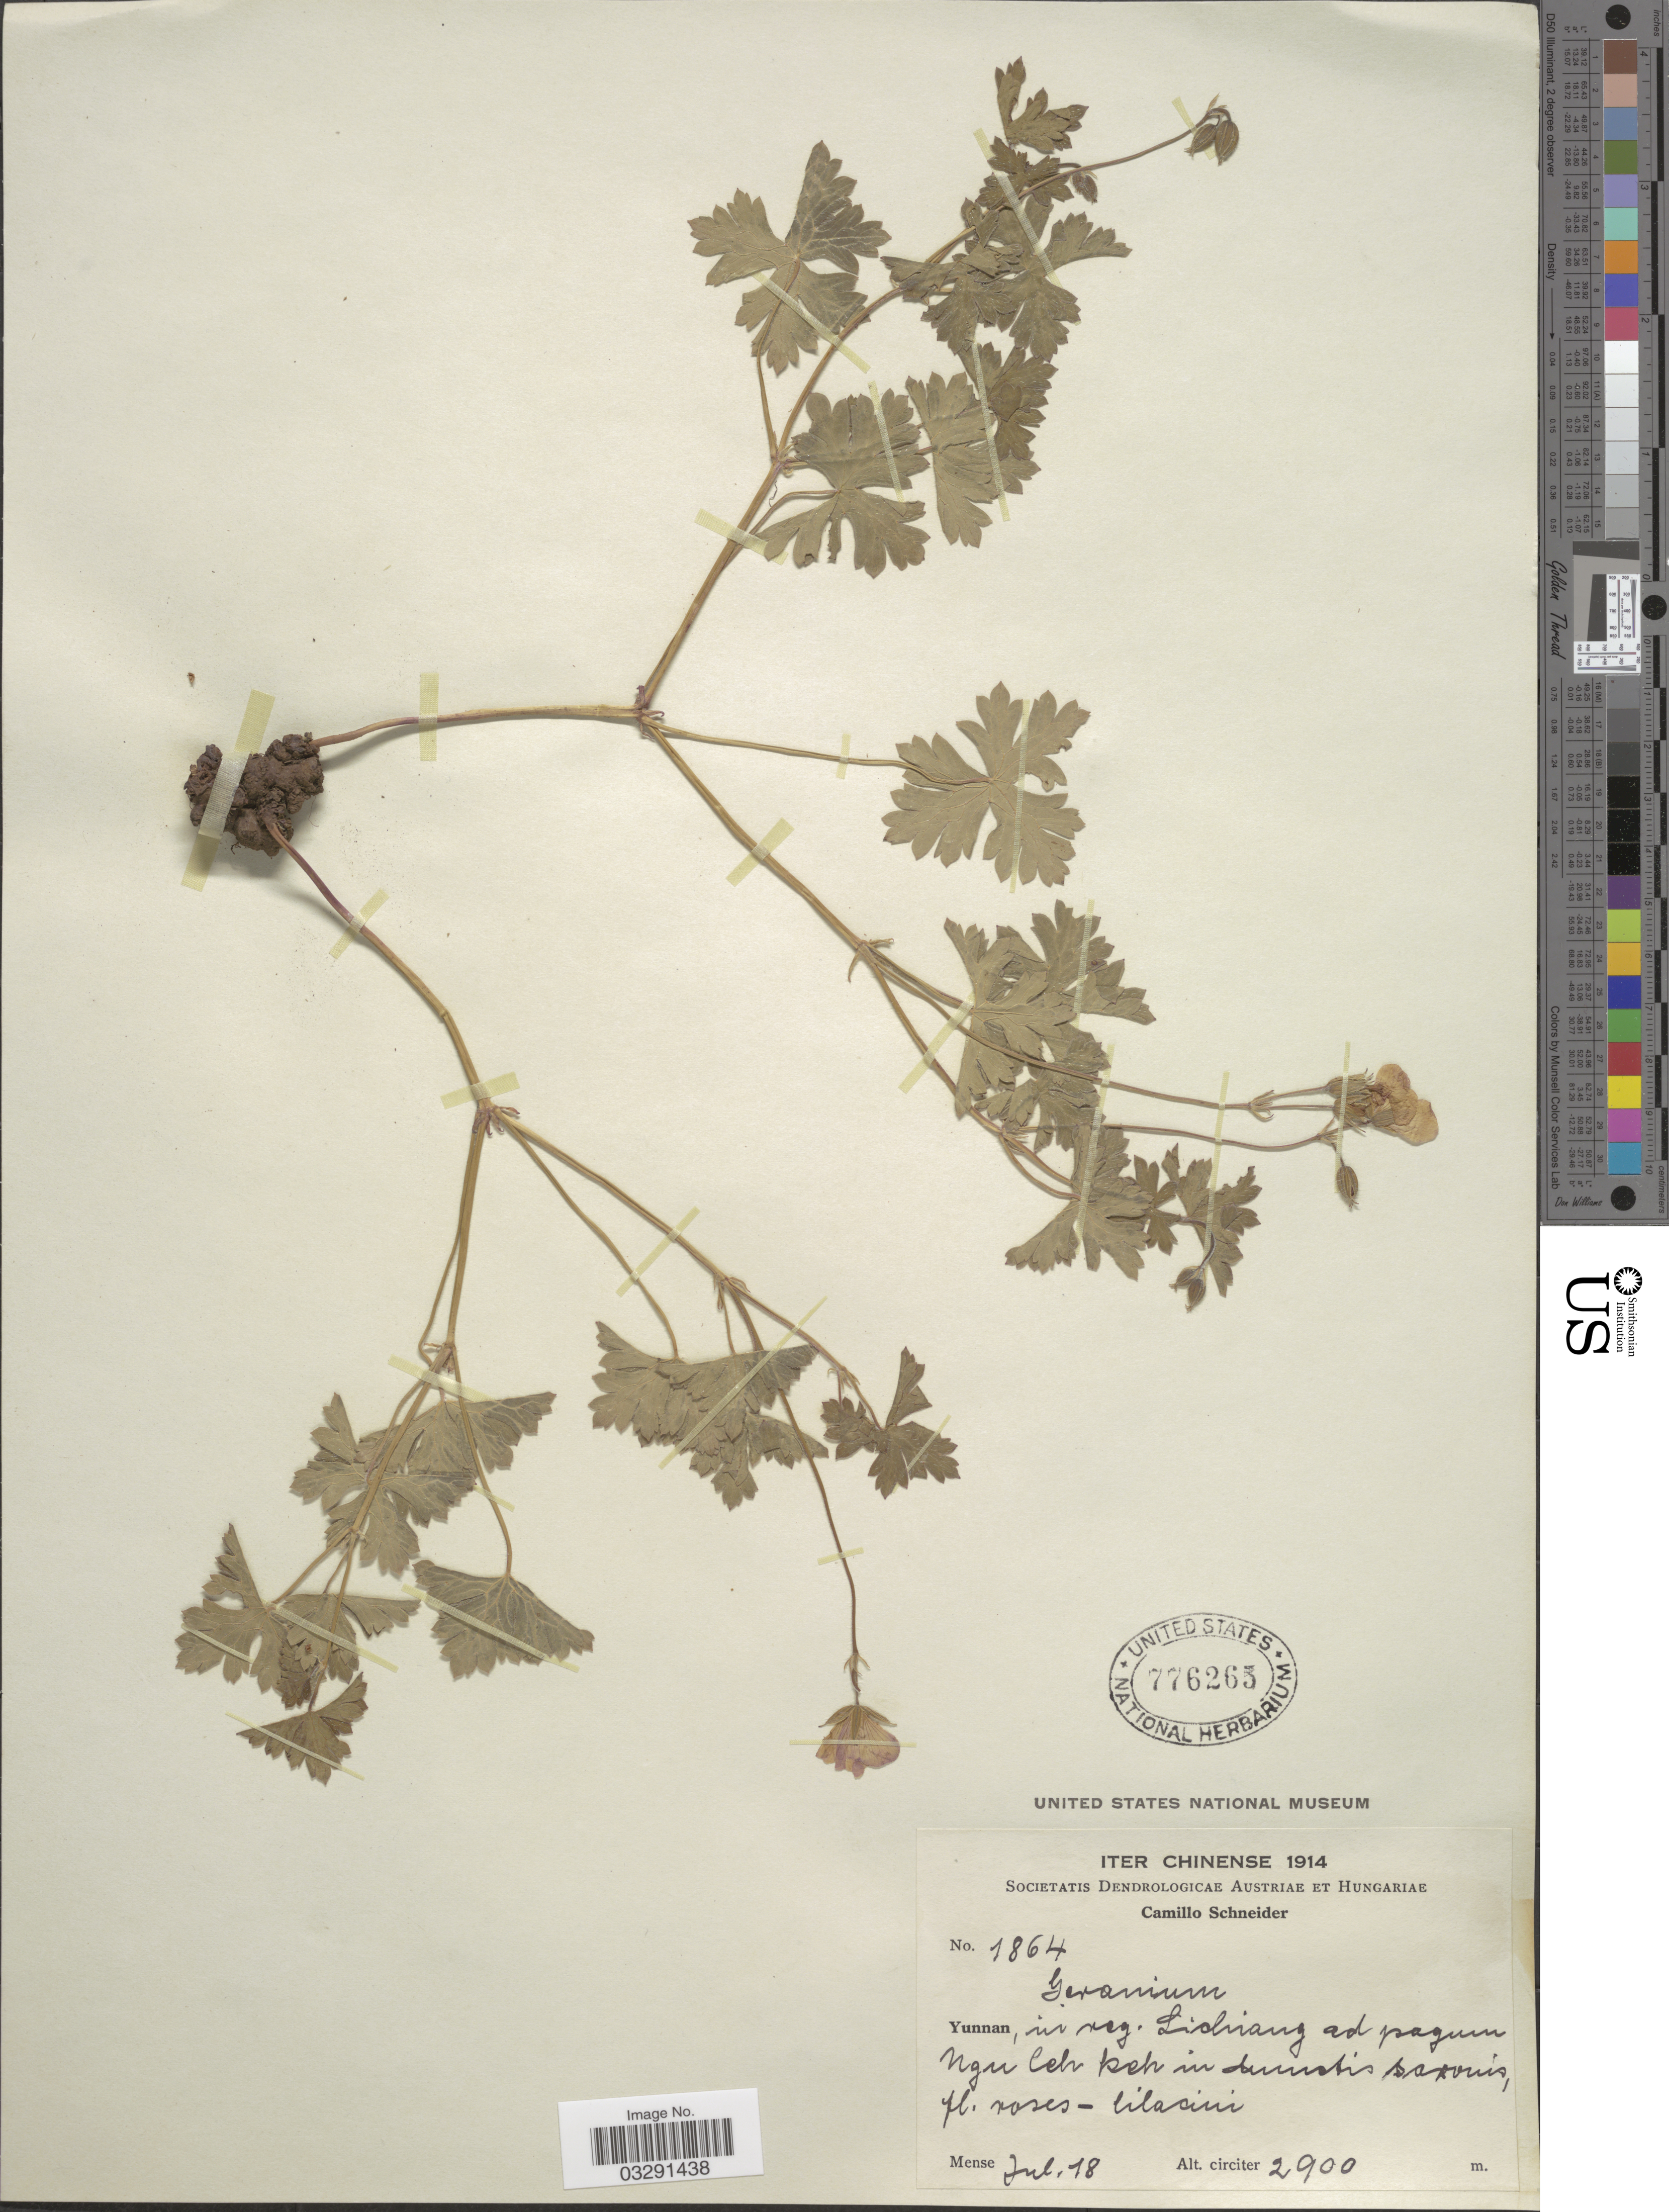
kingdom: Plantae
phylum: Tracheophyta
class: Magnoliopsida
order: Geraniales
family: Geraniaceae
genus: Geranium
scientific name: Geranium strictipes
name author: R. Knuth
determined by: Aedo, C.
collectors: C. K. Schneider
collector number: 1864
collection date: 1914-07-18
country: China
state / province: Yunnan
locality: In reg. Lichiang ad pagum Ngu leh keh.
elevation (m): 2900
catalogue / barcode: US 776265